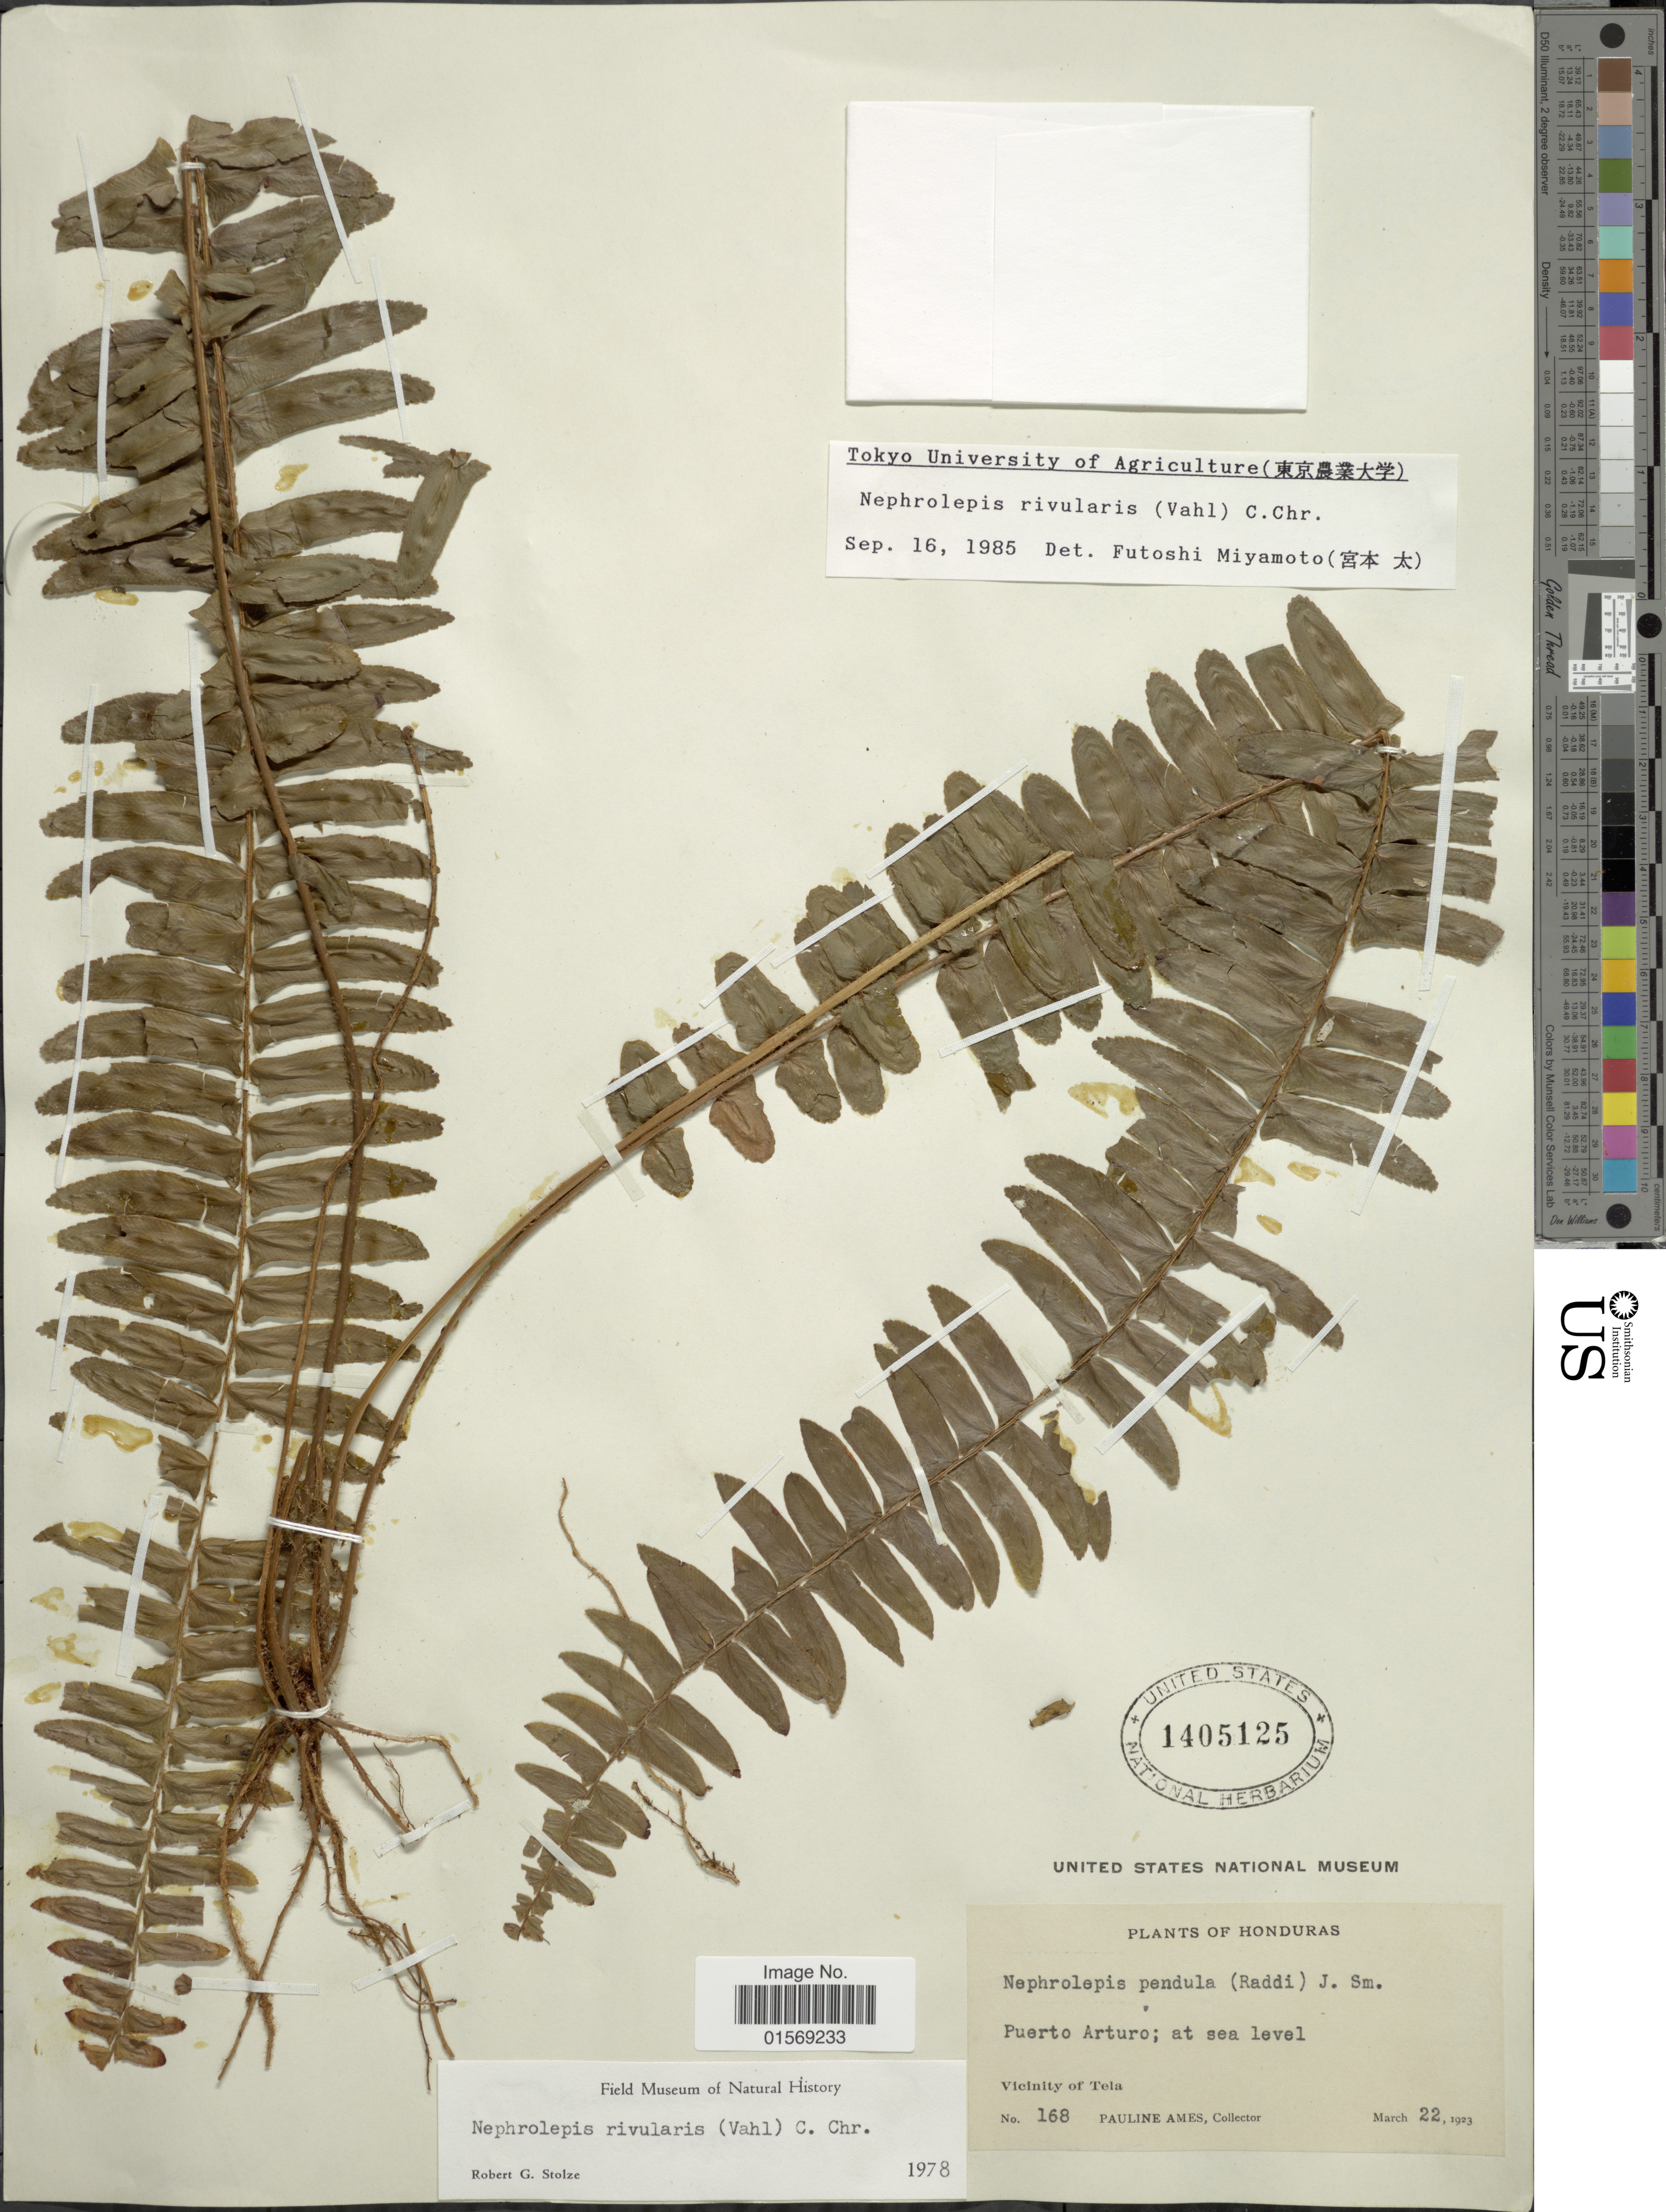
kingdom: Plantae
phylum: Tracheophyta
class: Polypodiopsida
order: Polypodiales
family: Nephrolepidaceae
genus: Nephrolepis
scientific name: Nephrolepis rivularis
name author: (Vahl) Mett. ex Krug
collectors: P. Ames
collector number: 168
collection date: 1923-03-22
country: Honduras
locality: Puerto Arturo. Vicinity of Tela.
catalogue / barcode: US 1405125